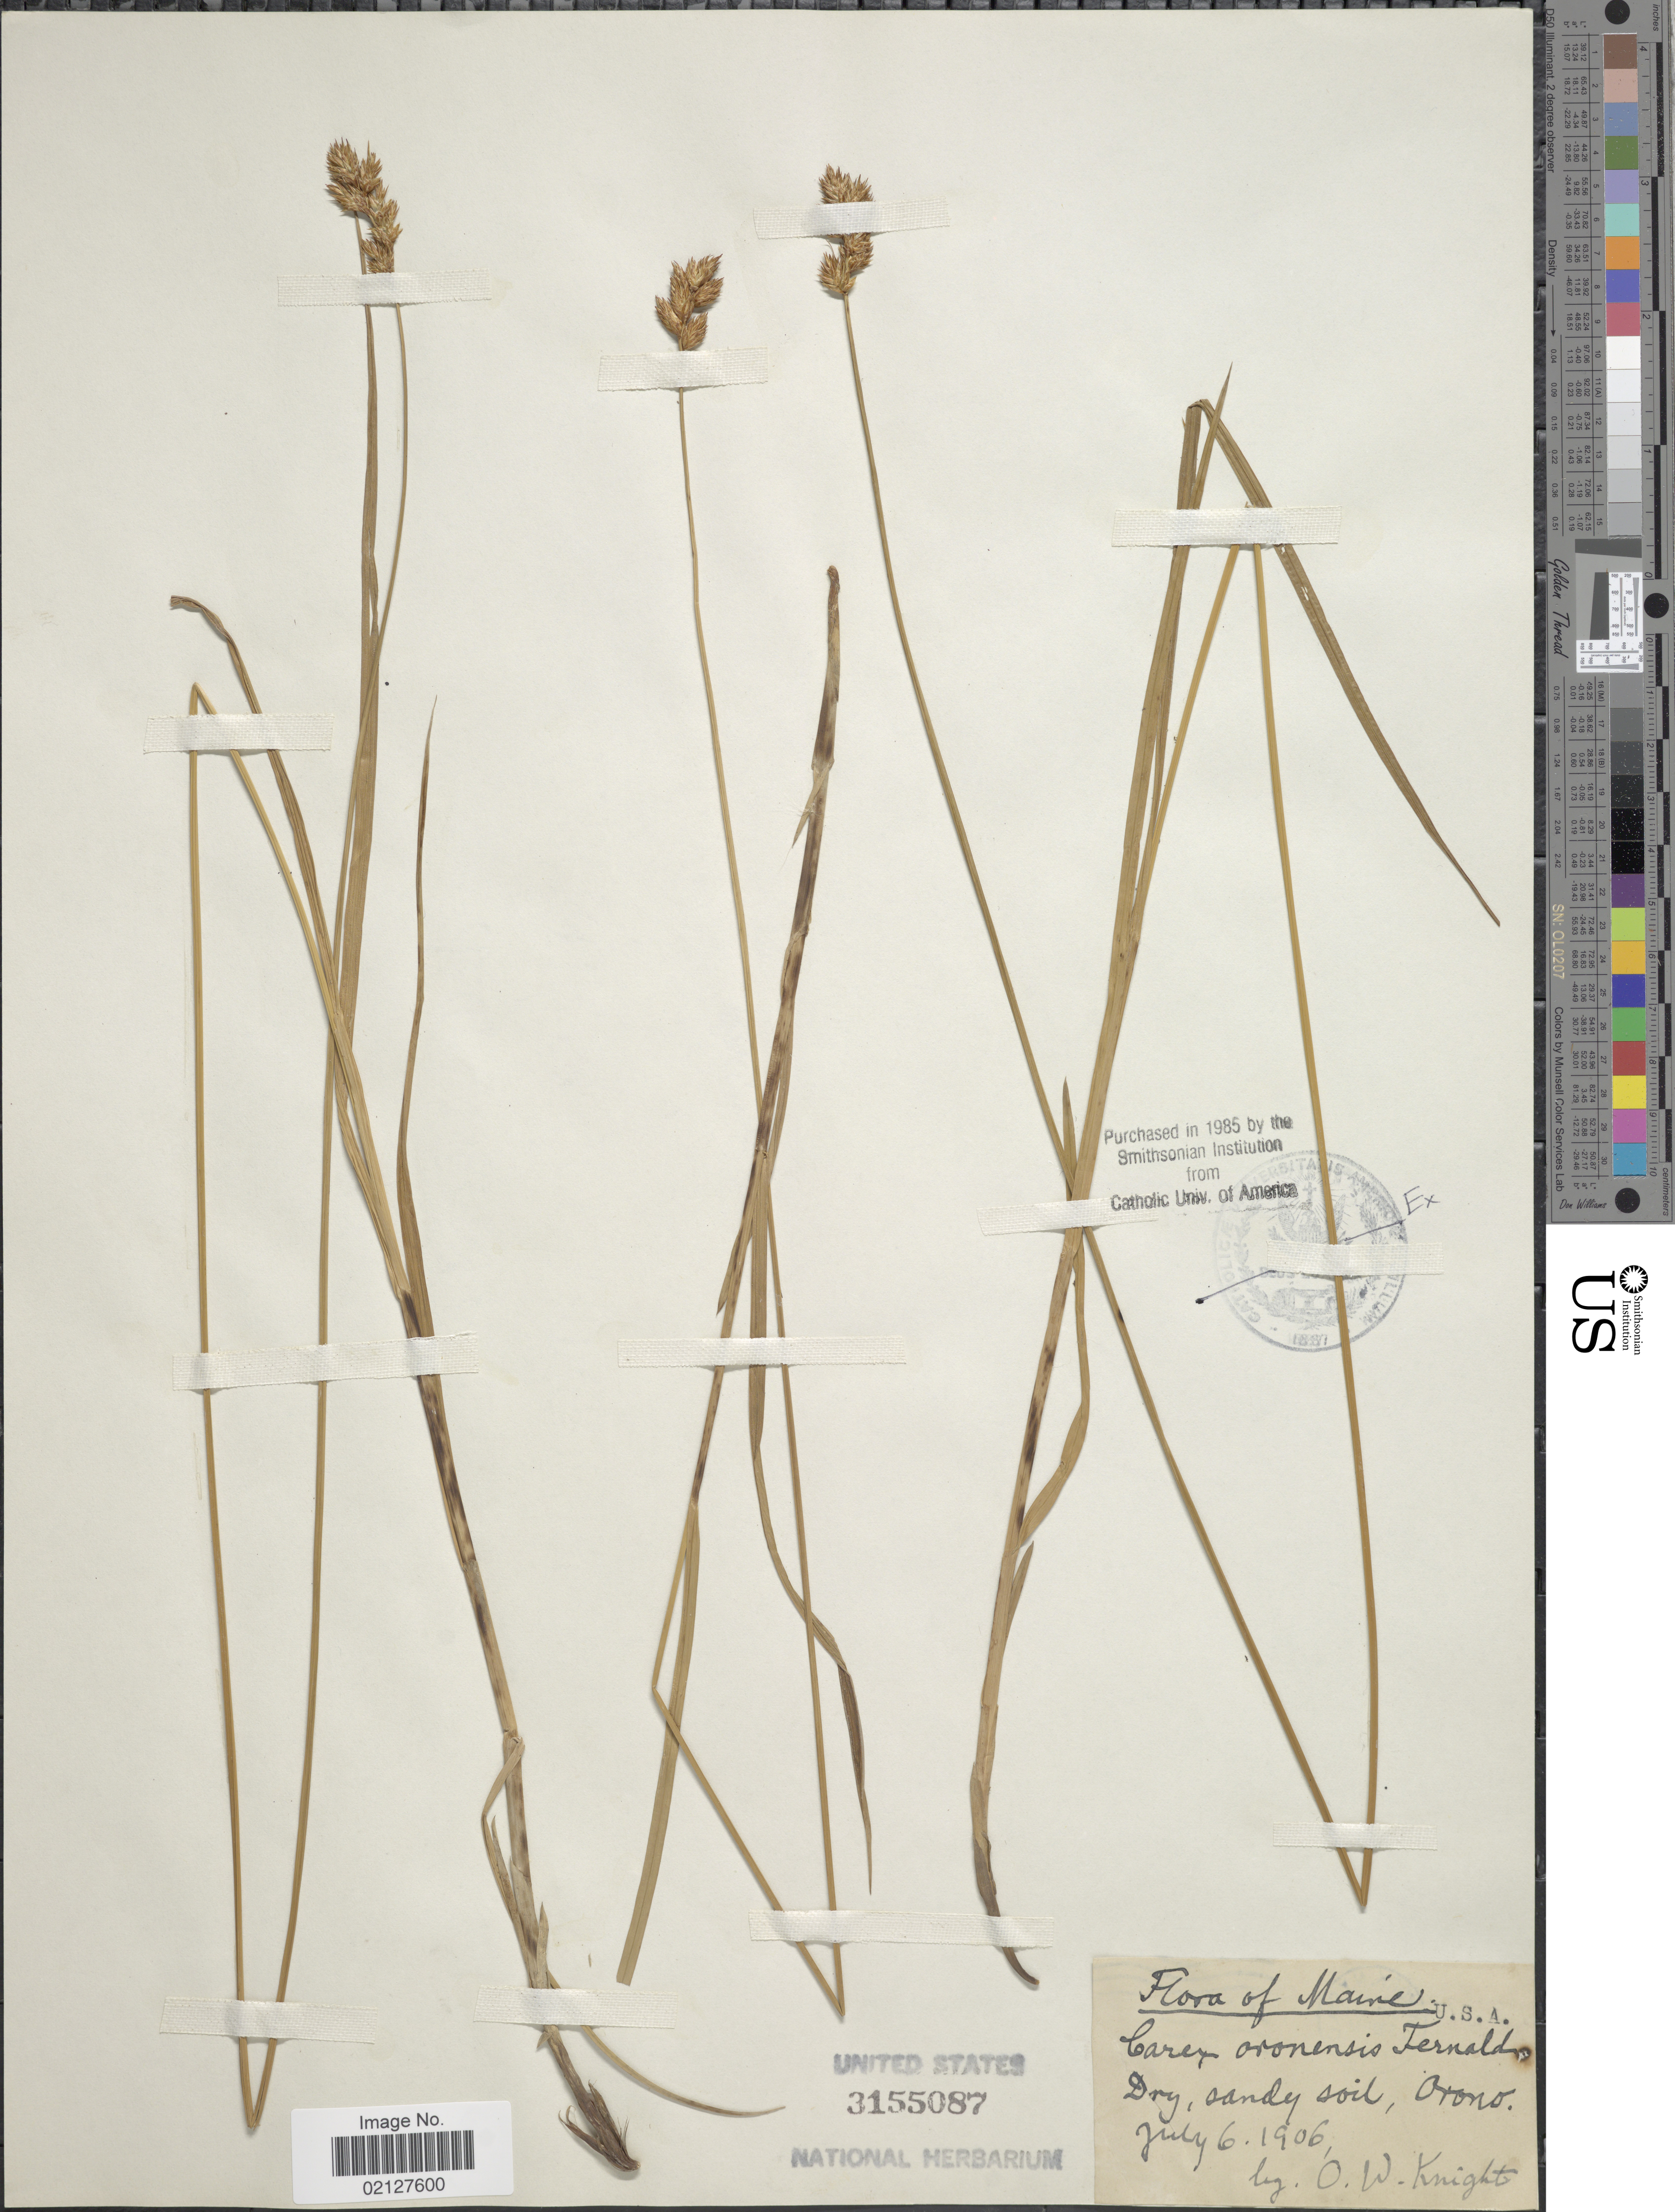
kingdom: Plantae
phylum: Tracheophyta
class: Liliopsida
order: Poales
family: Cyperaceae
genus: Carex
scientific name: Carex oronensis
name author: Fernald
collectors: O. Knight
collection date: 1906-07-06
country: United States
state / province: Maine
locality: Orono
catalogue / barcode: US 3155087